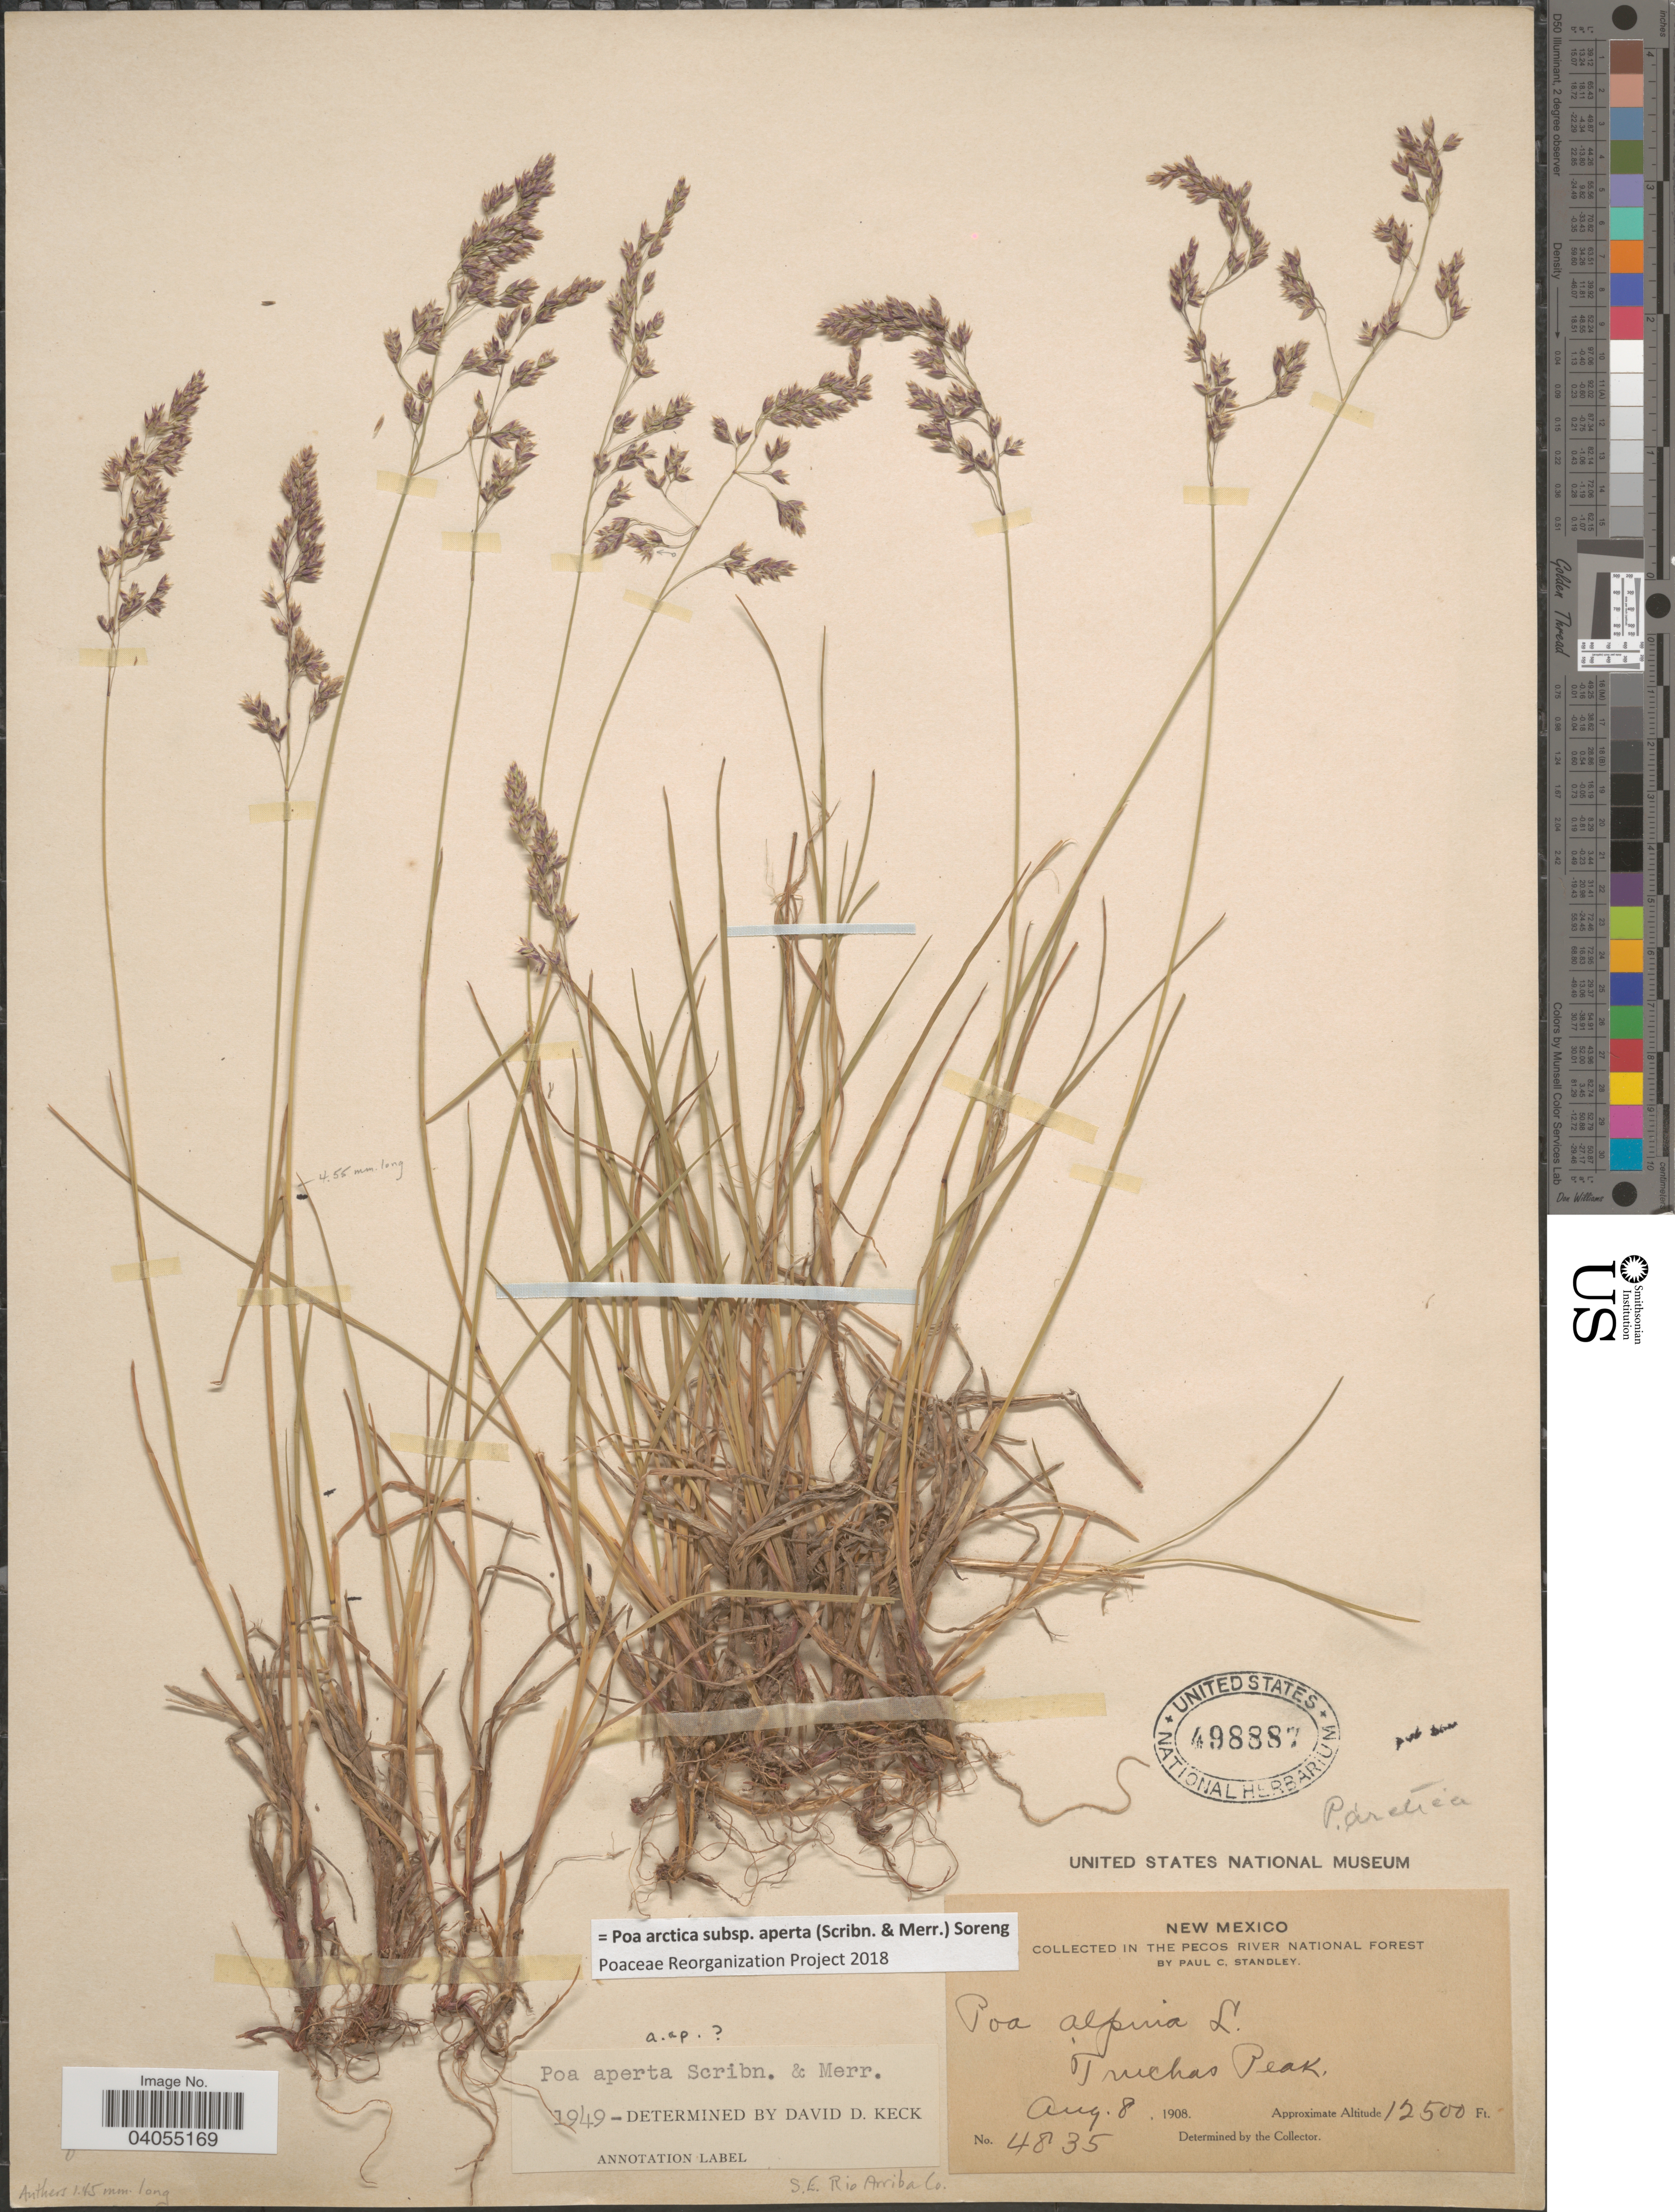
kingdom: Plantae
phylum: Tracheophyta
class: Liliopsida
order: Poales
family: Poaceae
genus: Poa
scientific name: Poa arctica subsp. aperta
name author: (Scribn. & Merr.) Soreng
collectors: P. C. Standley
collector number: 4835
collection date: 1908-08-08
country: United States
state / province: New Mexico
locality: In the Pecos River National Forest. Truchas Peak. S.E. Rio Arriba Co.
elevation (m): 3810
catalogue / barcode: US 498887